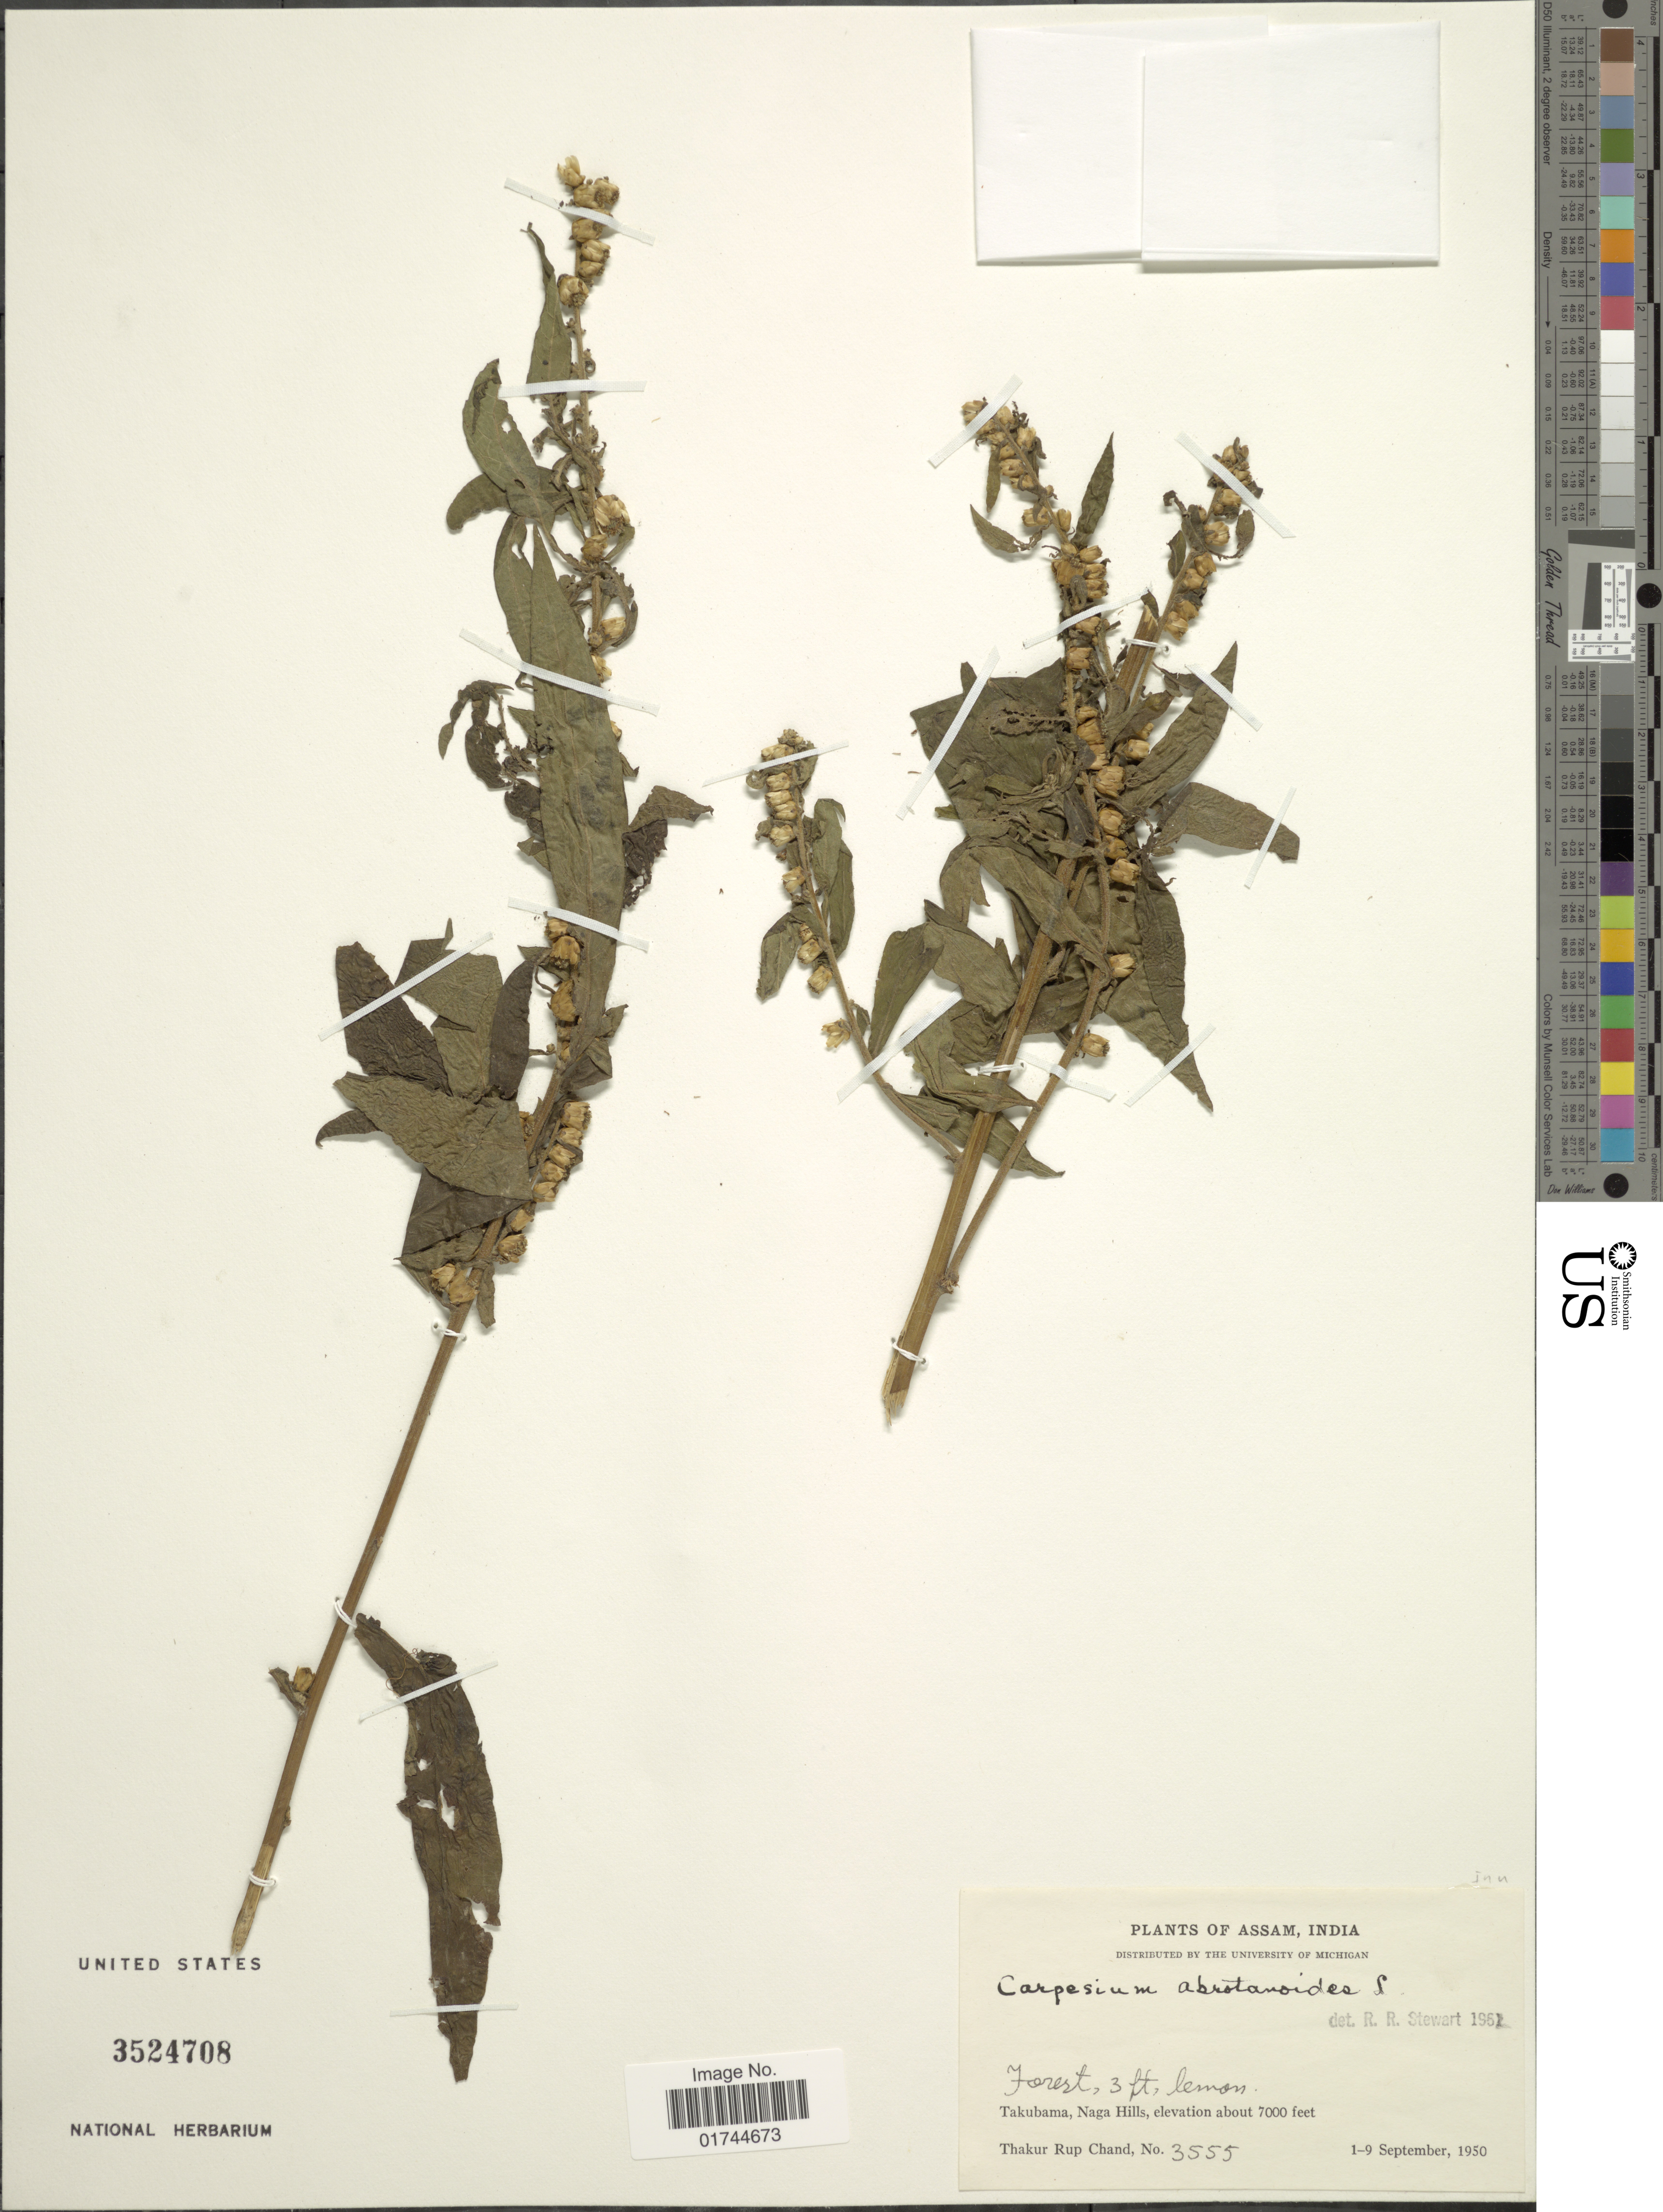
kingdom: Plantae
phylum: Tracheophyta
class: Magnoliopsida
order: Asterales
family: Asteraceae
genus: Carpesium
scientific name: Carpesium abrotanoides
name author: L.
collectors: T. R. Chand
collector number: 3555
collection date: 1950-09-01/1950-09-09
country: India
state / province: Assam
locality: Takubama, Naga Hills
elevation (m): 2134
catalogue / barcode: US 3524708